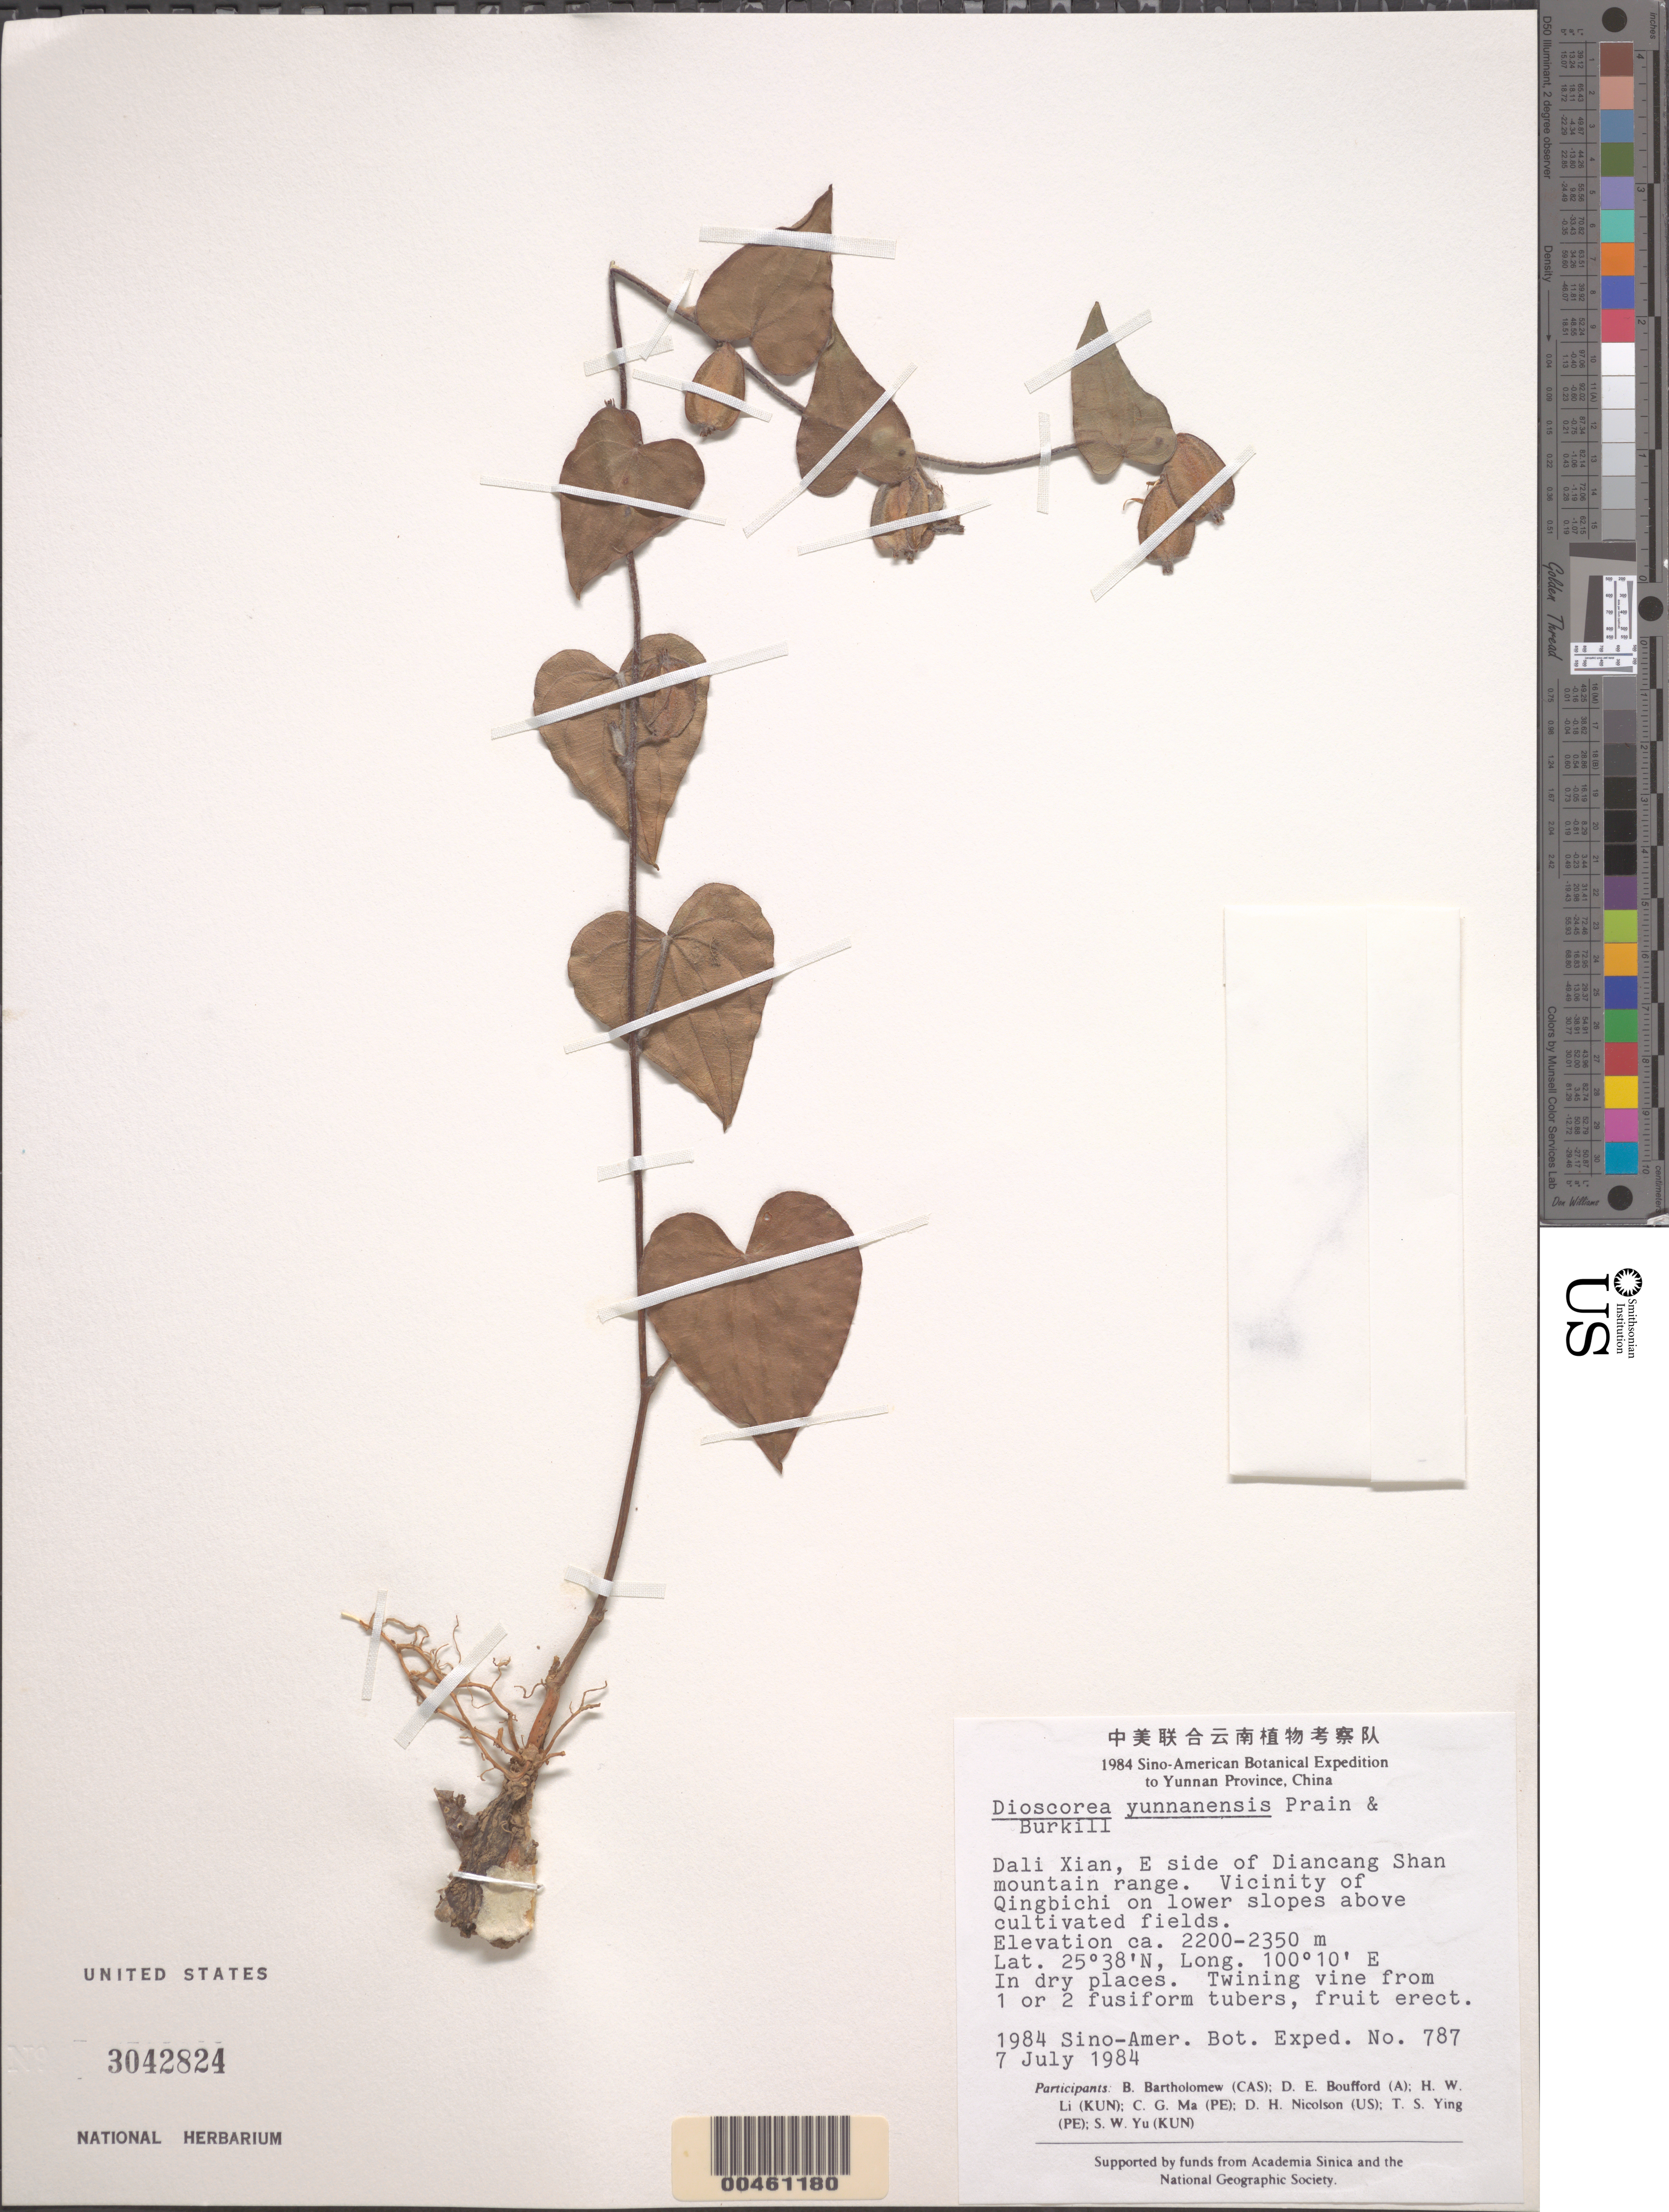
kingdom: Plantae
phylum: Tracheophyta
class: Liliopsida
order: Dioscoreales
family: Dioscoreaceae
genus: Dioscorea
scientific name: Dioscorea yunnanensis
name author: Prain & Burkill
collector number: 787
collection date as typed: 07 Jul 1984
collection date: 1984-07-07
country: China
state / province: Yunnan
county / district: Dali Bai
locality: E side of Diancang Shan mountain range.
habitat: In dry places. Twining vine from 1 or 2 fusiform tubers, fruit erect.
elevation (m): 2200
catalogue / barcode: US 3042824